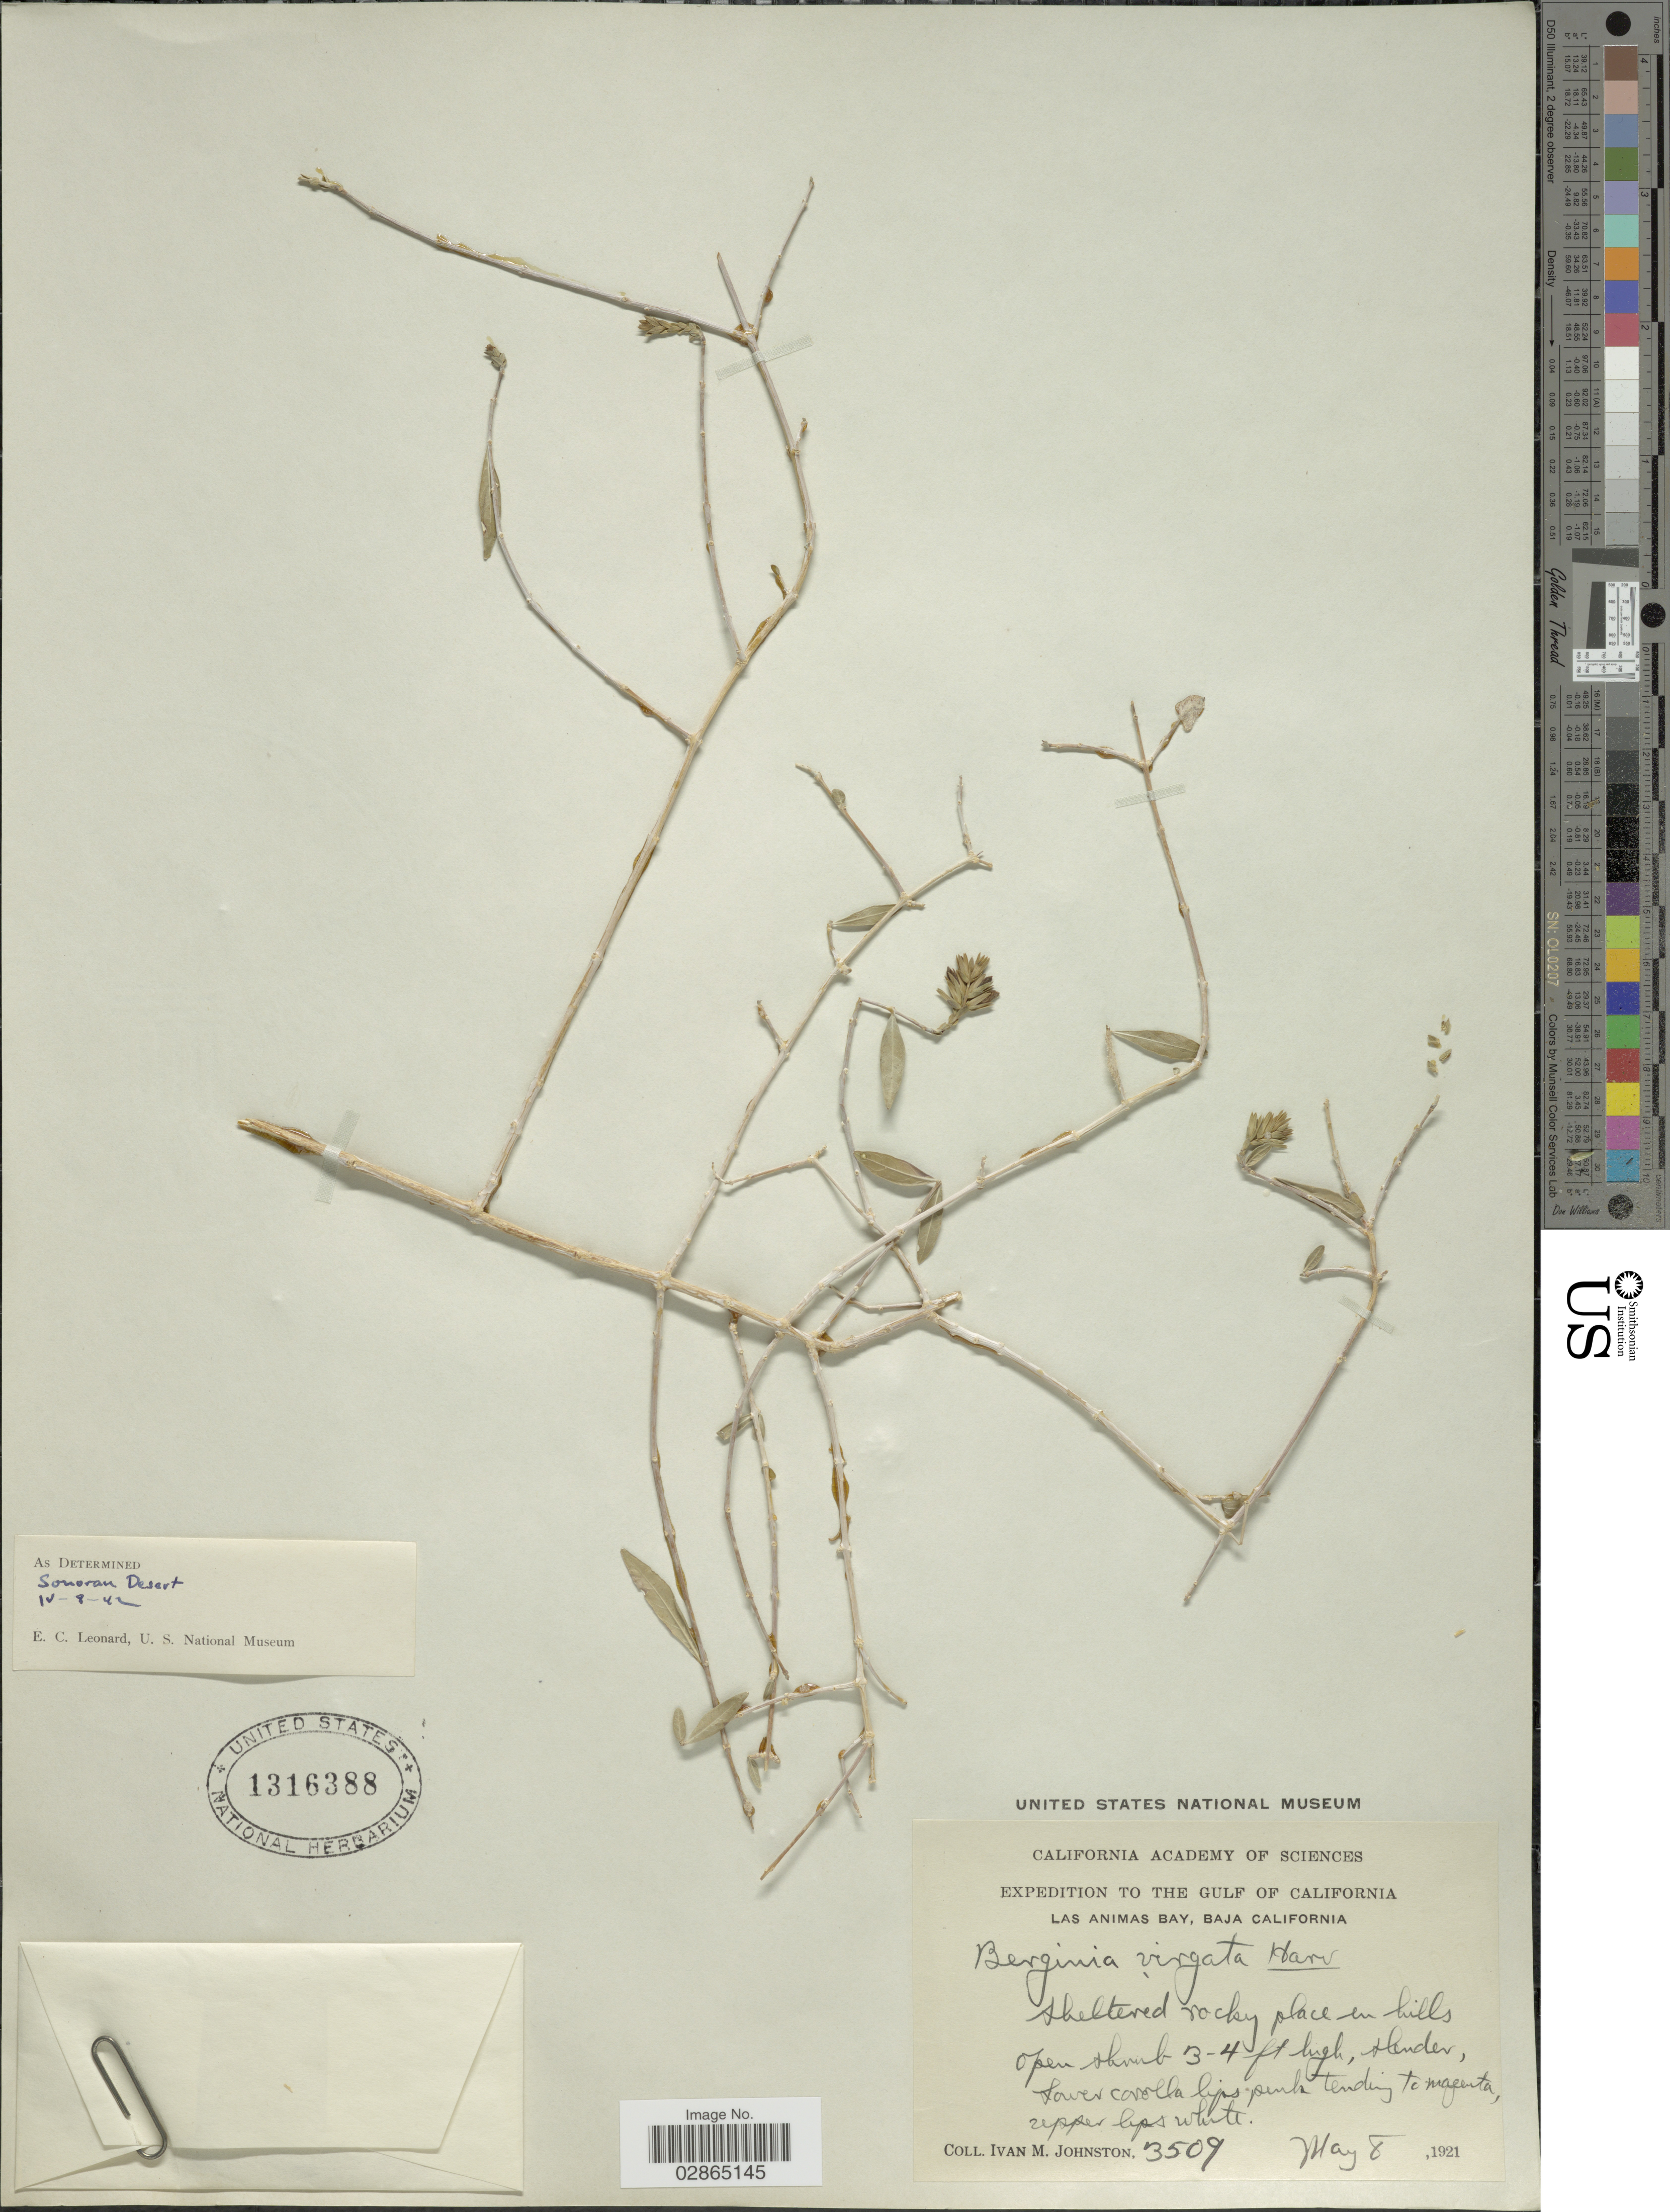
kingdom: Plantae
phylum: Tracheophyta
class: Magnoliopsida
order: Lamiales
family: Acanthaceae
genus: Holographis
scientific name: Holographis virgata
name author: (Harv. ex Benth.) T.F. Daniel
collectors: I.M. Johnston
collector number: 3509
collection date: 1921-05-08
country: Mexico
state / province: Baja California Norte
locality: The Gulf of California, Las Animas Bay.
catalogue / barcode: US 1316388